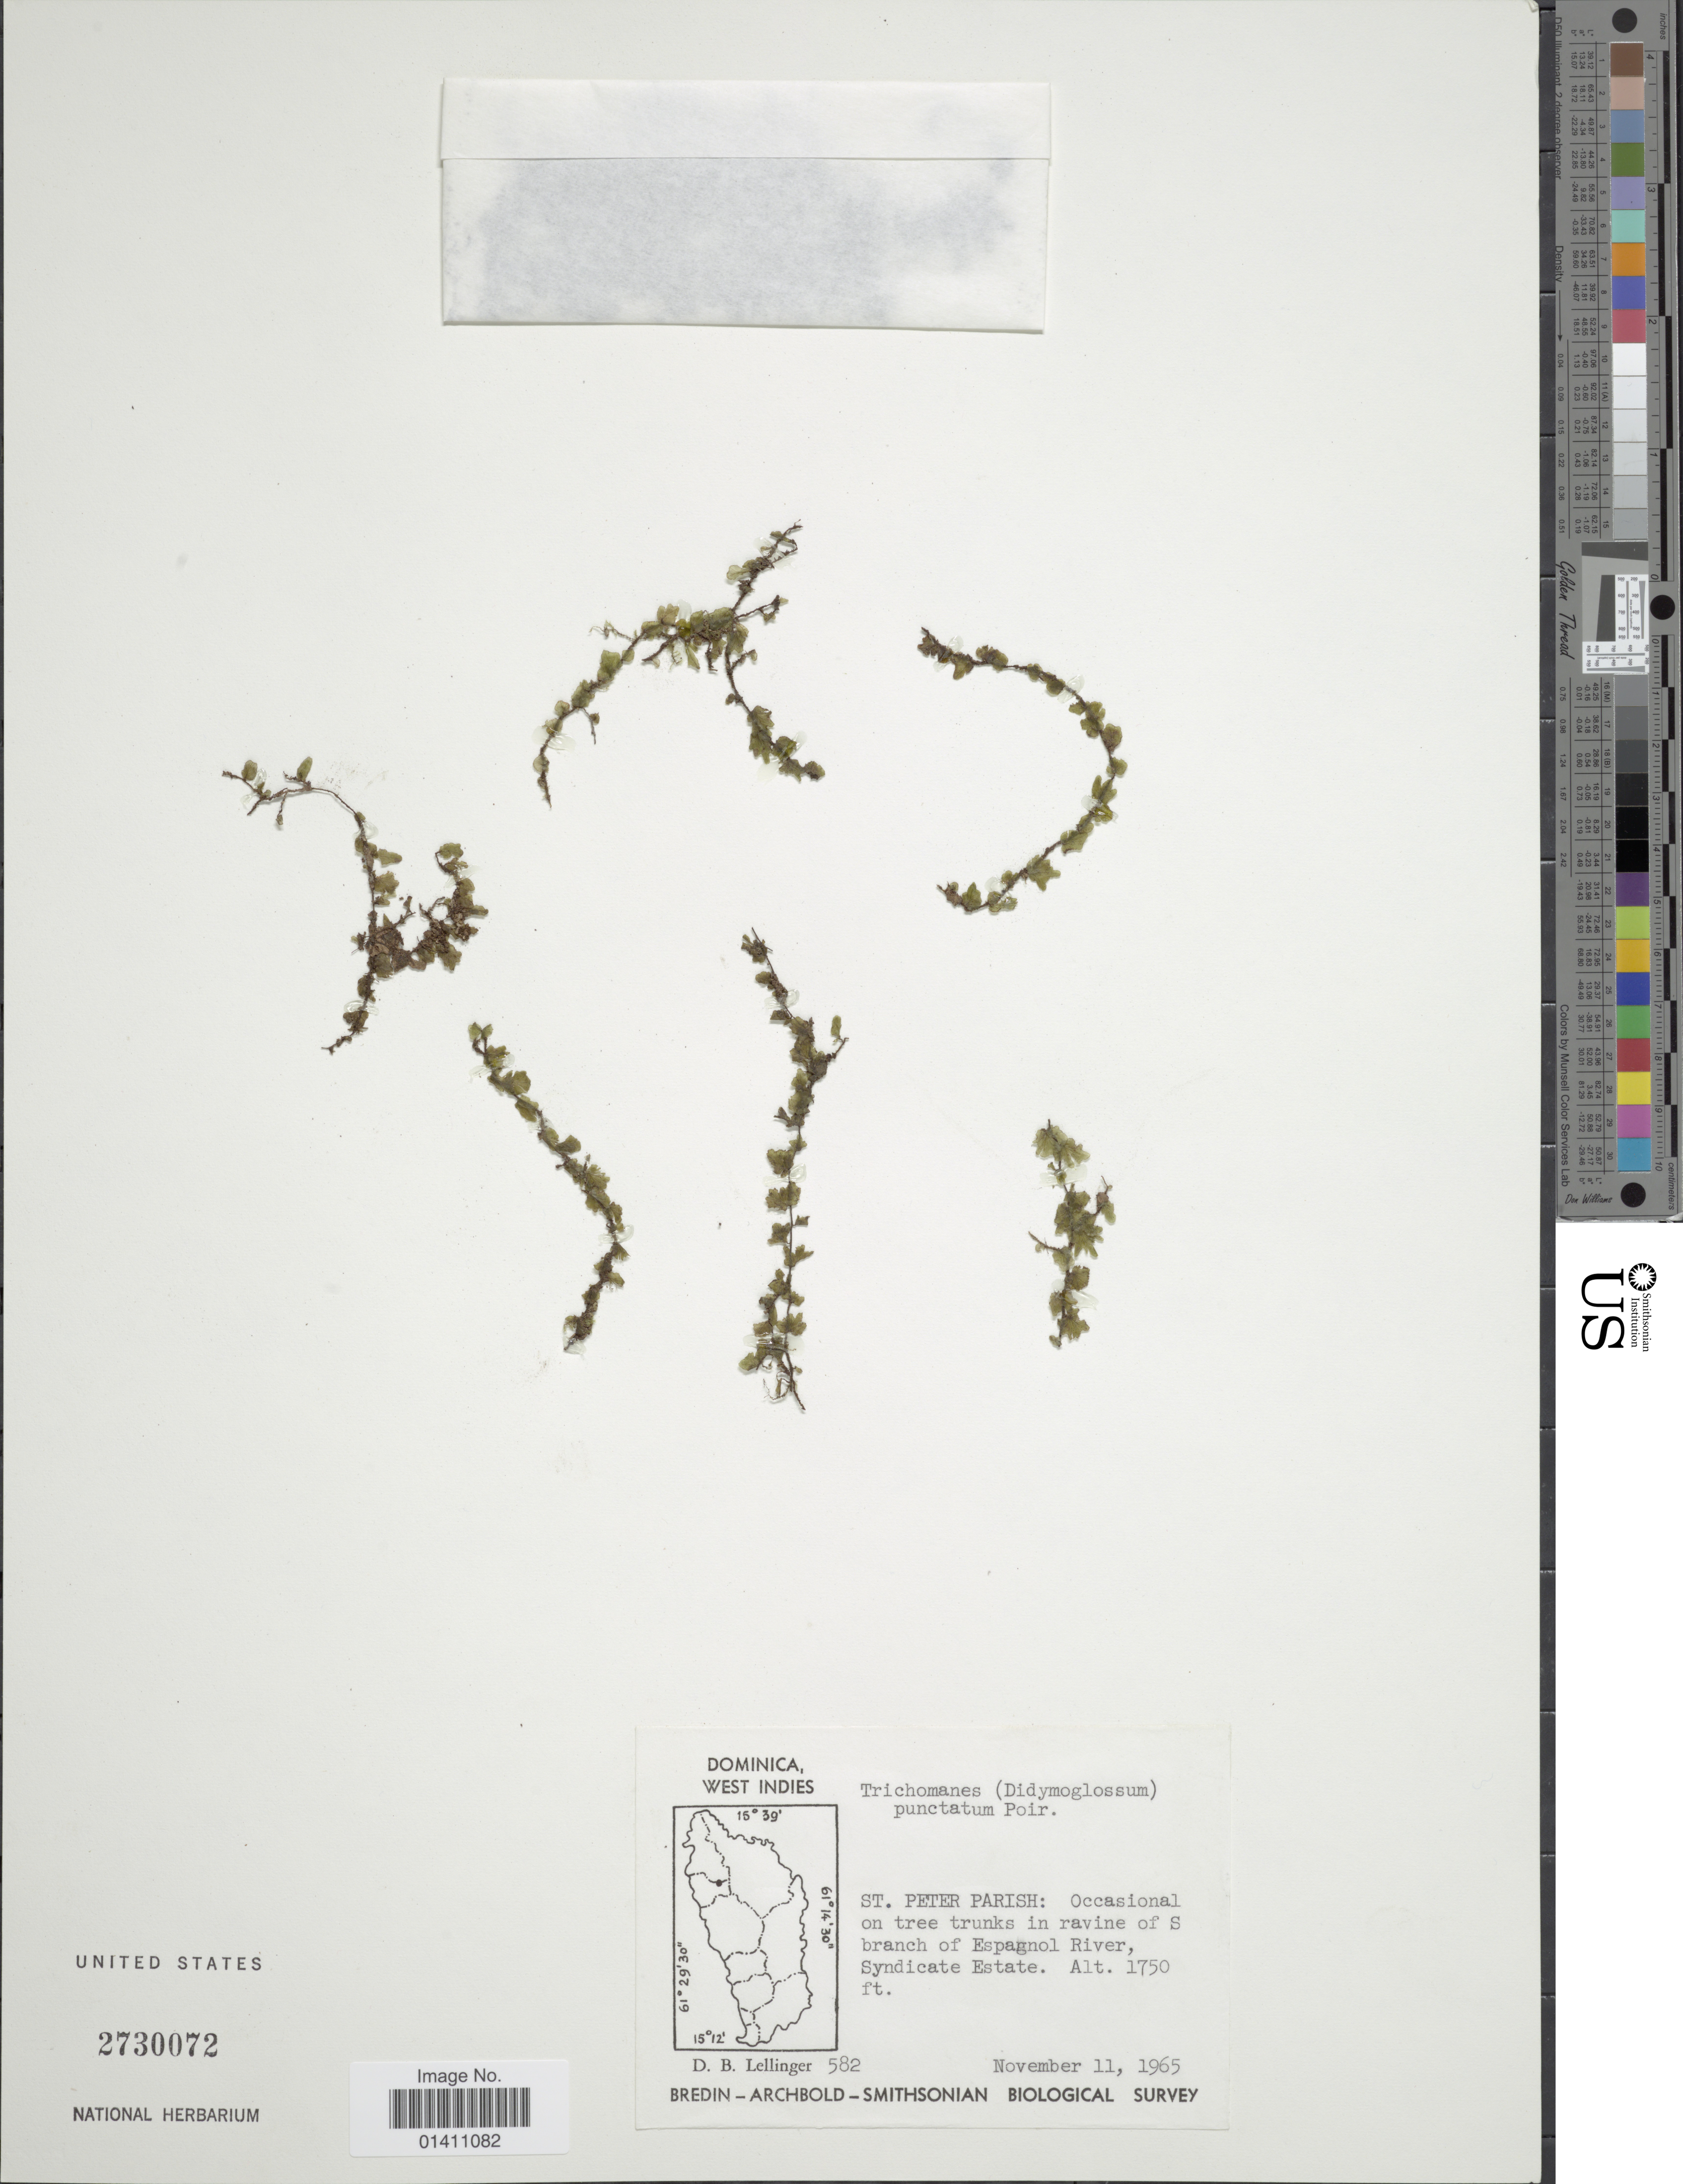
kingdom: Plantae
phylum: Tracheophyta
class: Polypodiopsida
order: Hymenophyllales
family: Hymenophyllaceae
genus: Didymoglossum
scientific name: Didymoglossum punctatum subsp. punctatum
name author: (Poir.) Desv.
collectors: D. B. Lellinger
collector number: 582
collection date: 1965-11-11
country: Dominica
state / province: St. Peter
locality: West Indies. St. Peter Parish: Occasional on tree trunks in ravine of S branch of Espagnol River, Syndicate Estate.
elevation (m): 533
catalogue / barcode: US 2730072